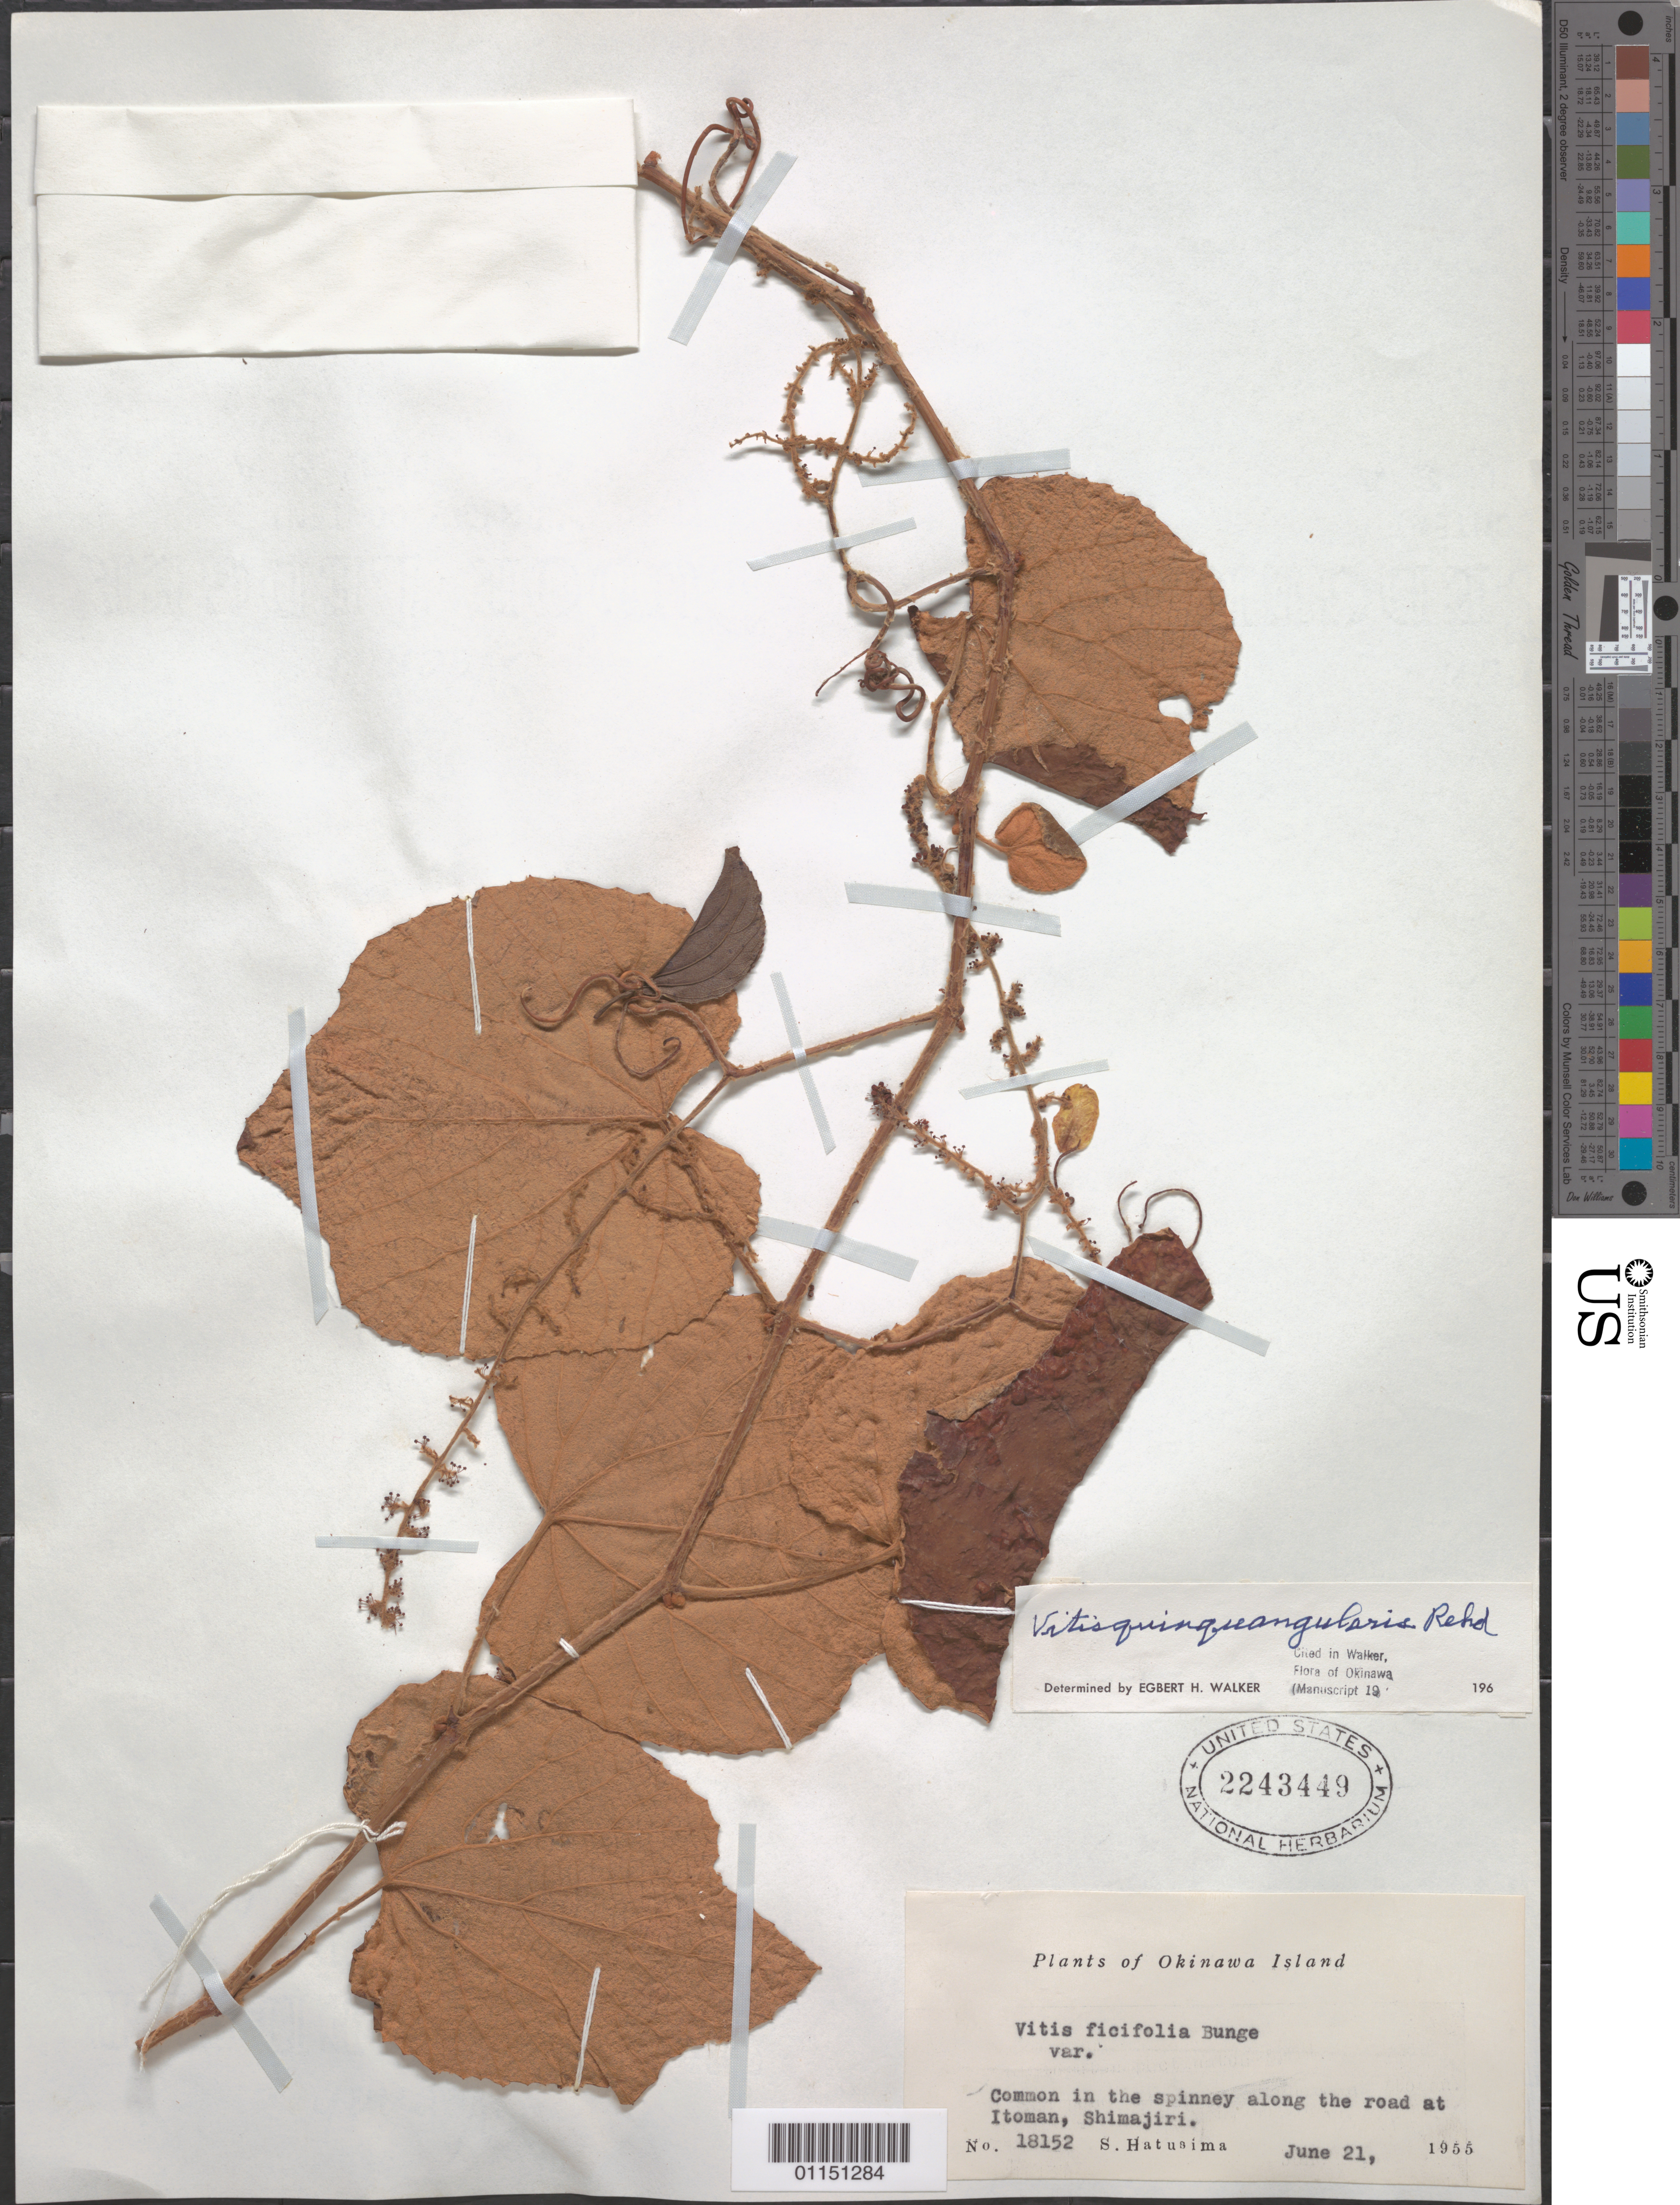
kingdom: Plantae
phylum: Tracheophyta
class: Magnoliopsida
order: Vitales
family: Vitaceae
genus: Vitis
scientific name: Vitis quinquangularis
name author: Rehder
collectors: S. Hatusima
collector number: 18152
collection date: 1955-06-21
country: Japan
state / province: Okinawa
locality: Itoman. Shimajiri.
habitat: Common in the spinney along the road.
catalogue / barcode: US 2243449